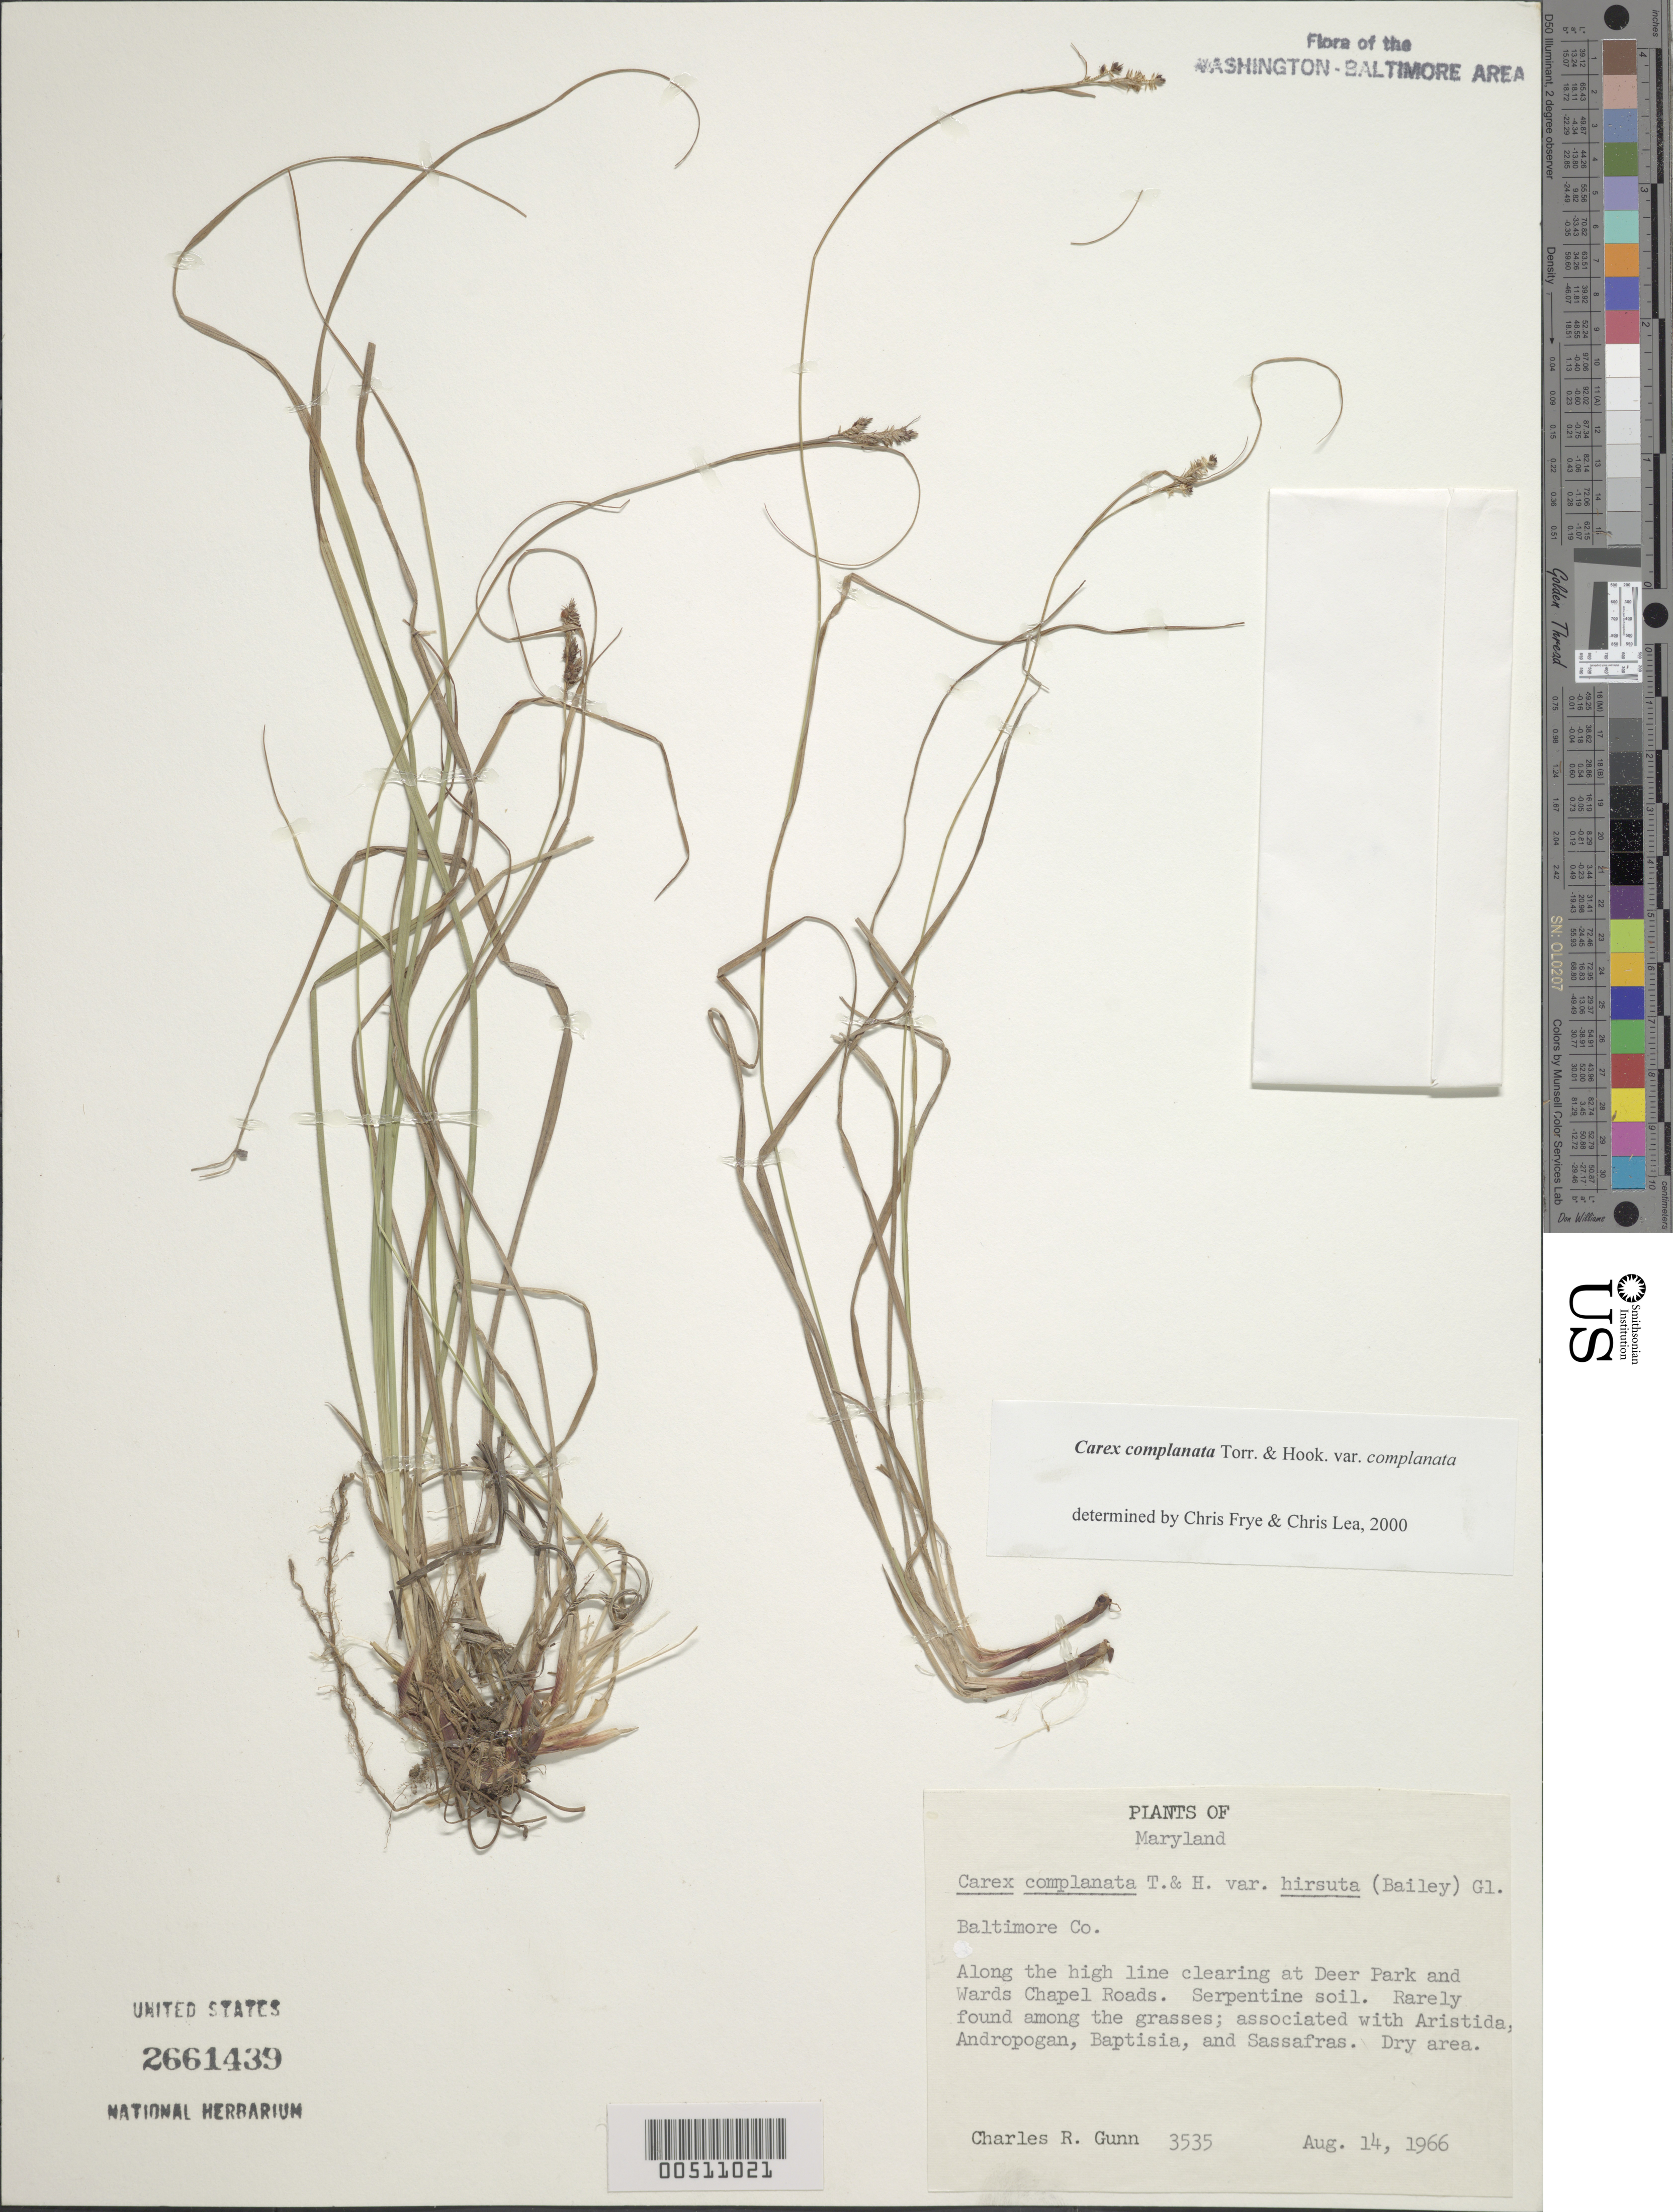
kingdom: Plantae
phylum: Tracheophyta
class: Liliopsida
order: Poales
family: Cyperaceae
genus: Carex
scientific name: Carex complanata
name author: Torr. & Hook.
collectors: C. R. Gunn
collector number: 3535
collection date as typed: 14 Aug 1966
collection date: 1966-08-14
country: United States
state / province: Maryland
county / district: Baltimore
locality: At Deer Park and Wards Chapel Roads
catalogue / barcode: US 2661439